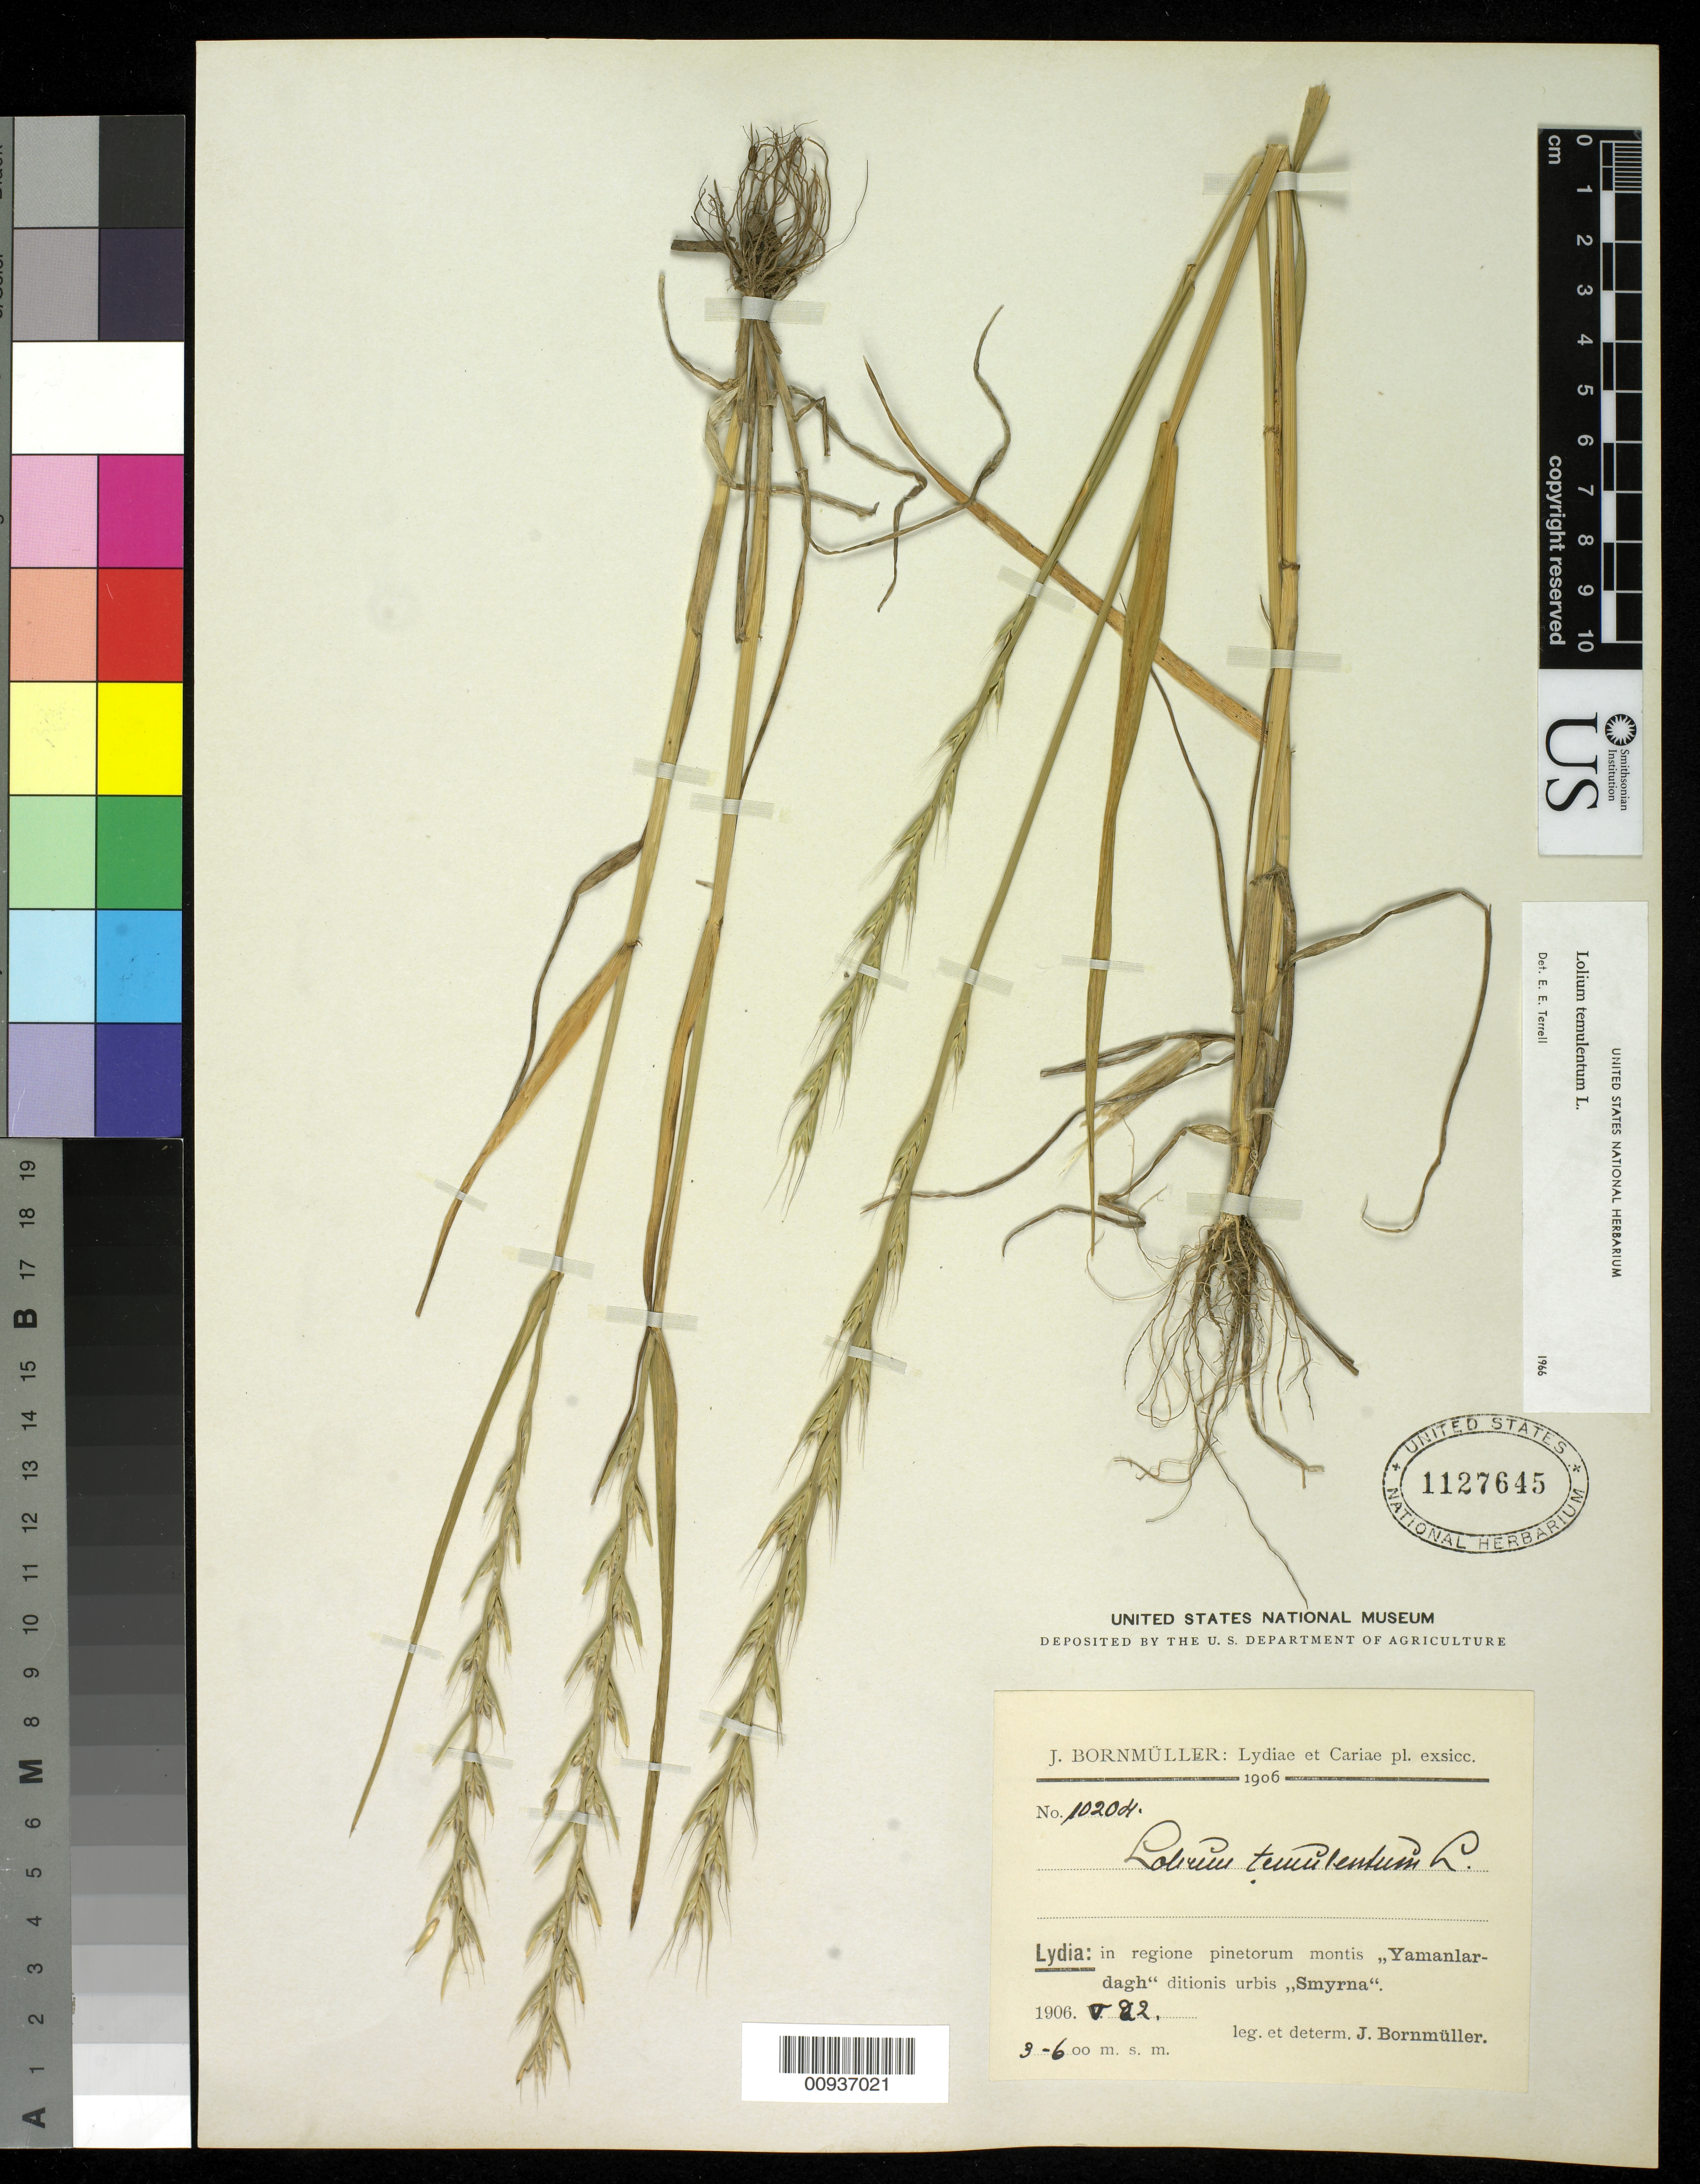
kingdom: Plantae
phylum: Tracheophyta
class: Liliopsida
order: Poales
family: Poaceae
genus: Lolium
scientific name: Lolium temulentum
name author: L.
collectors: J. Bornmüller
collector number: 10204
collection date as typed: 1906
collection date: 1906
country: Turkey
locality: In regione pinetorum montis 'Yamanlaradagh' ditionis urbis, 'Syrna.'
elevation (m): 300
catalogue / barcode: US 1127645